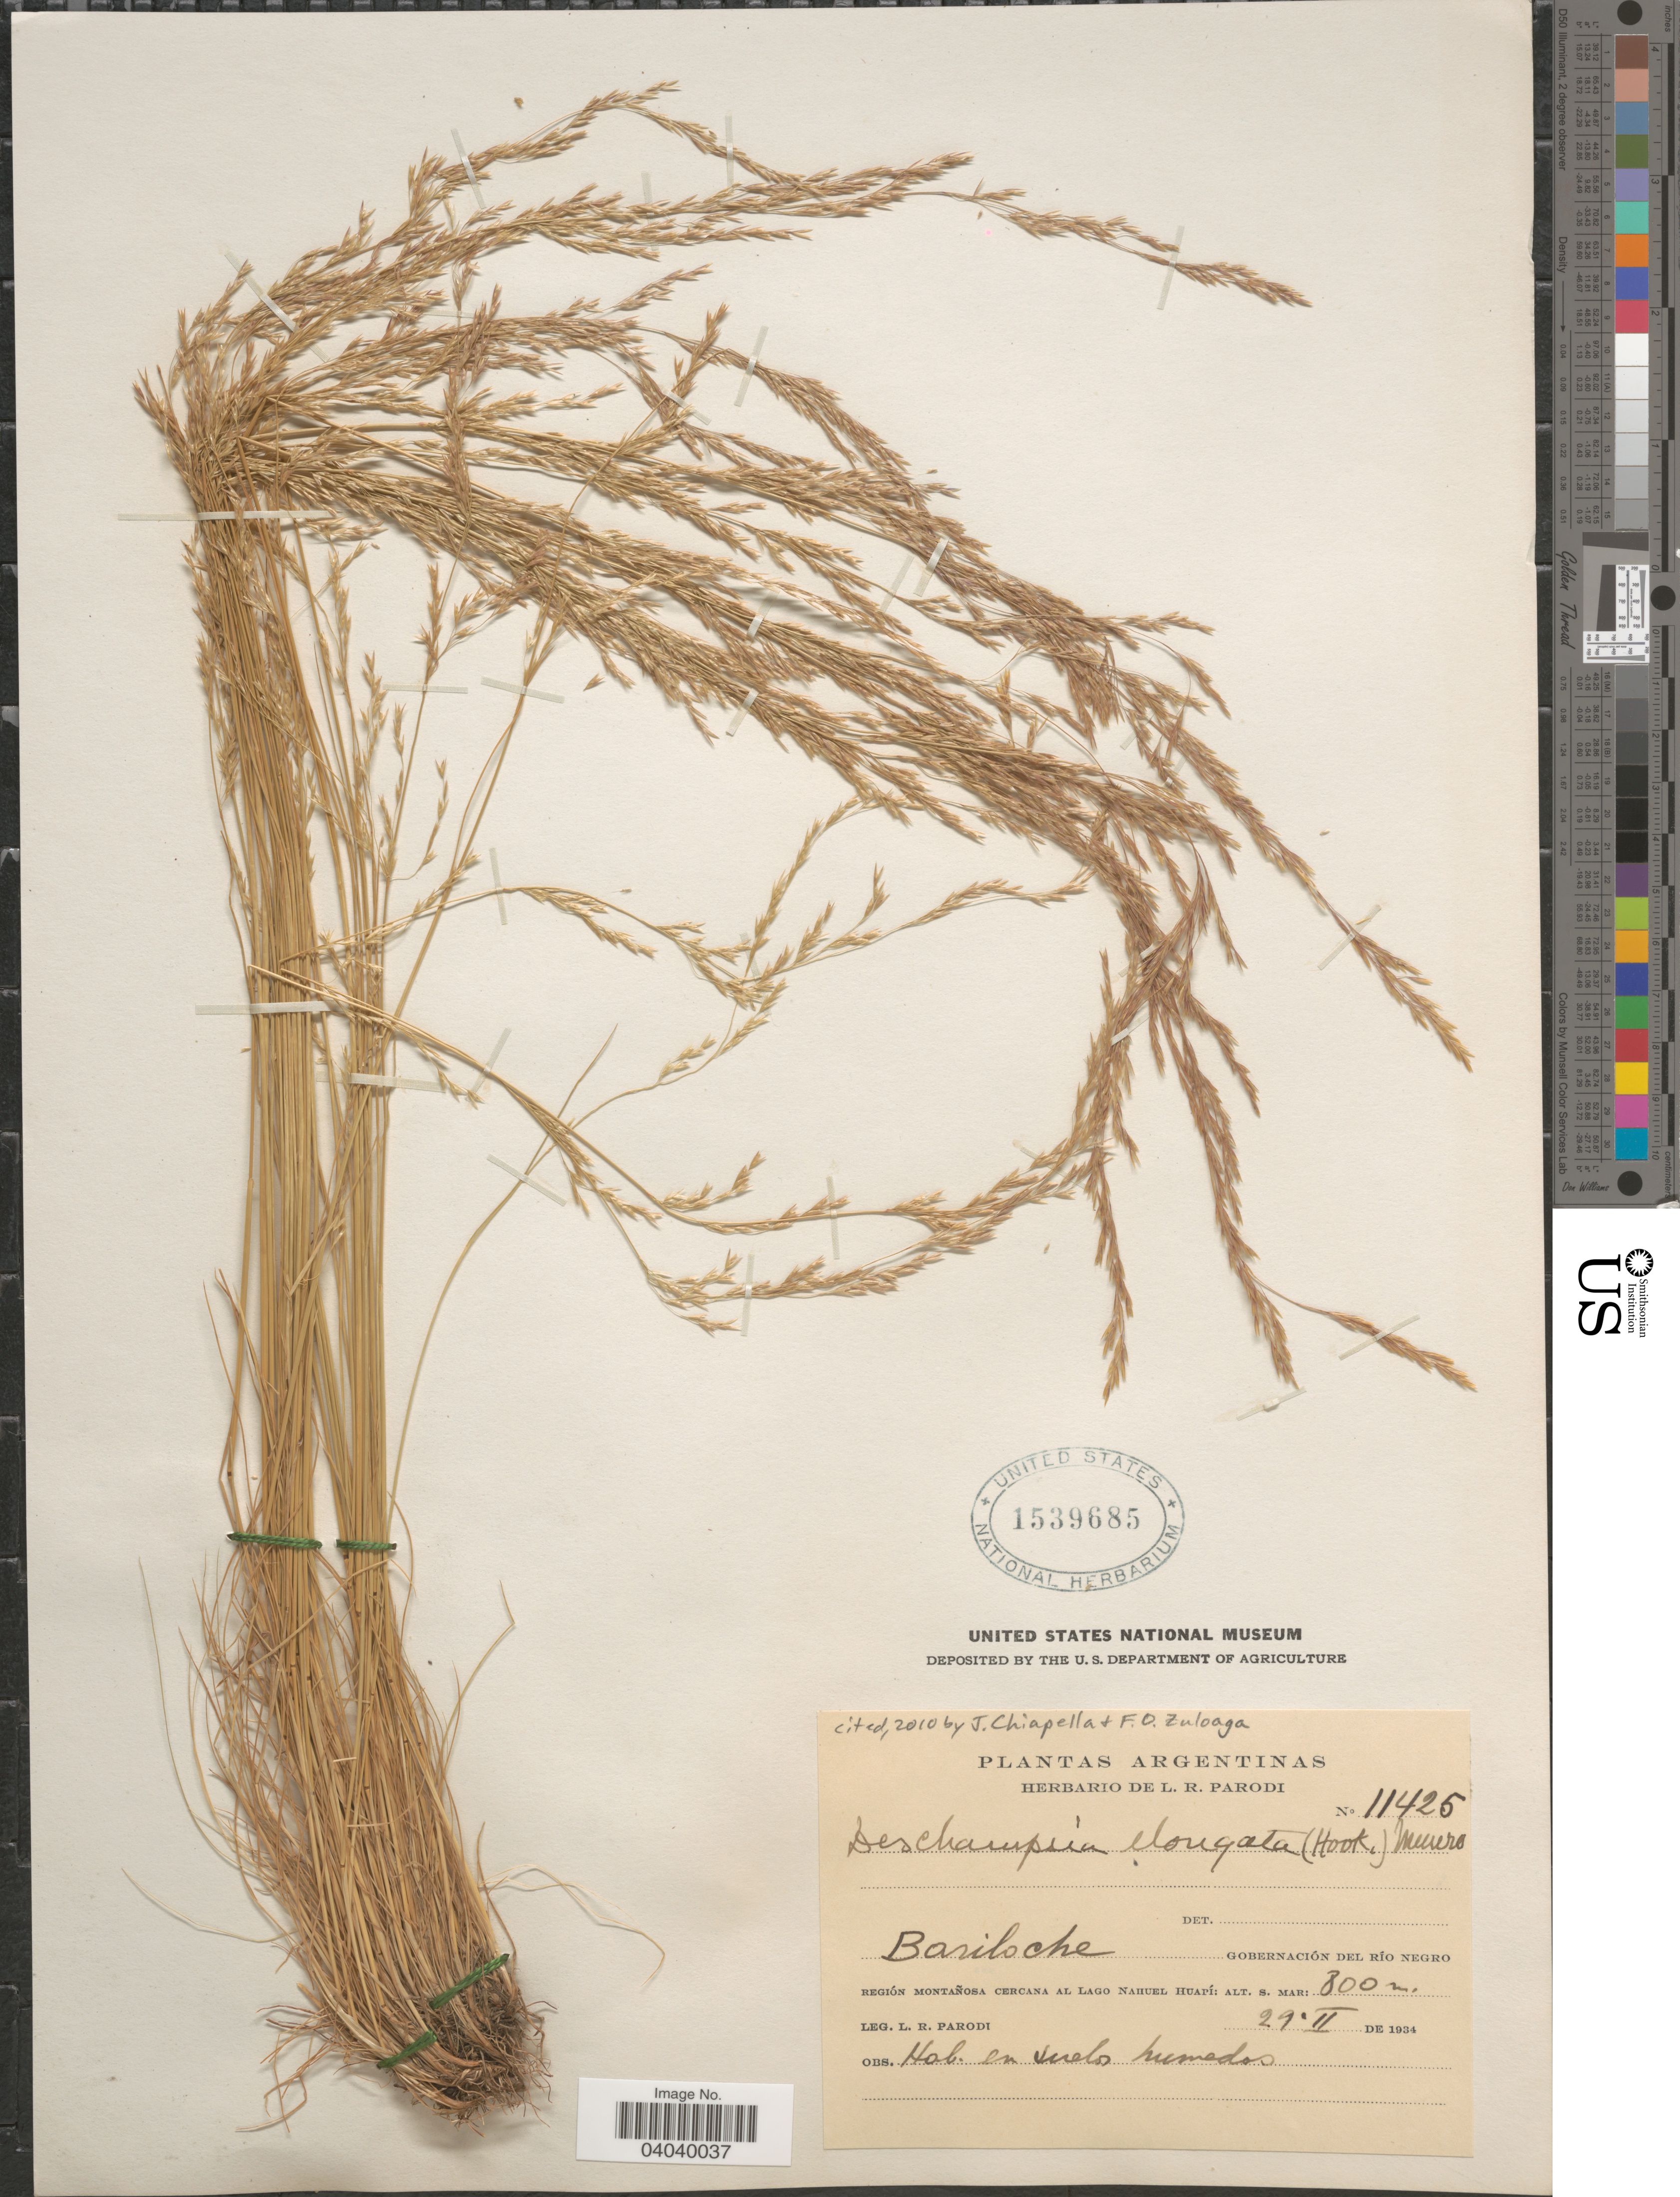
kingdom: Plantae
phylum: Tracheophyta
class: Liliopsida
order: Poales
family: Poaceae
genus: Deschampsia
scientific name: Deschampsia elongata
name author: (Hook.) Munro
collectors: L. R. Parodi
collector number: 11425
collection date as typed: Transcribed d/m/y: 29/2/1934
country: Argentina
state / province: Rio Negro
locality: Bariloche. Gobernación del Río Negro. Región Montañosa cercana al Lago Nahuel Huapí.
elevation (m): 800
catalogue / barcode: US 1539685